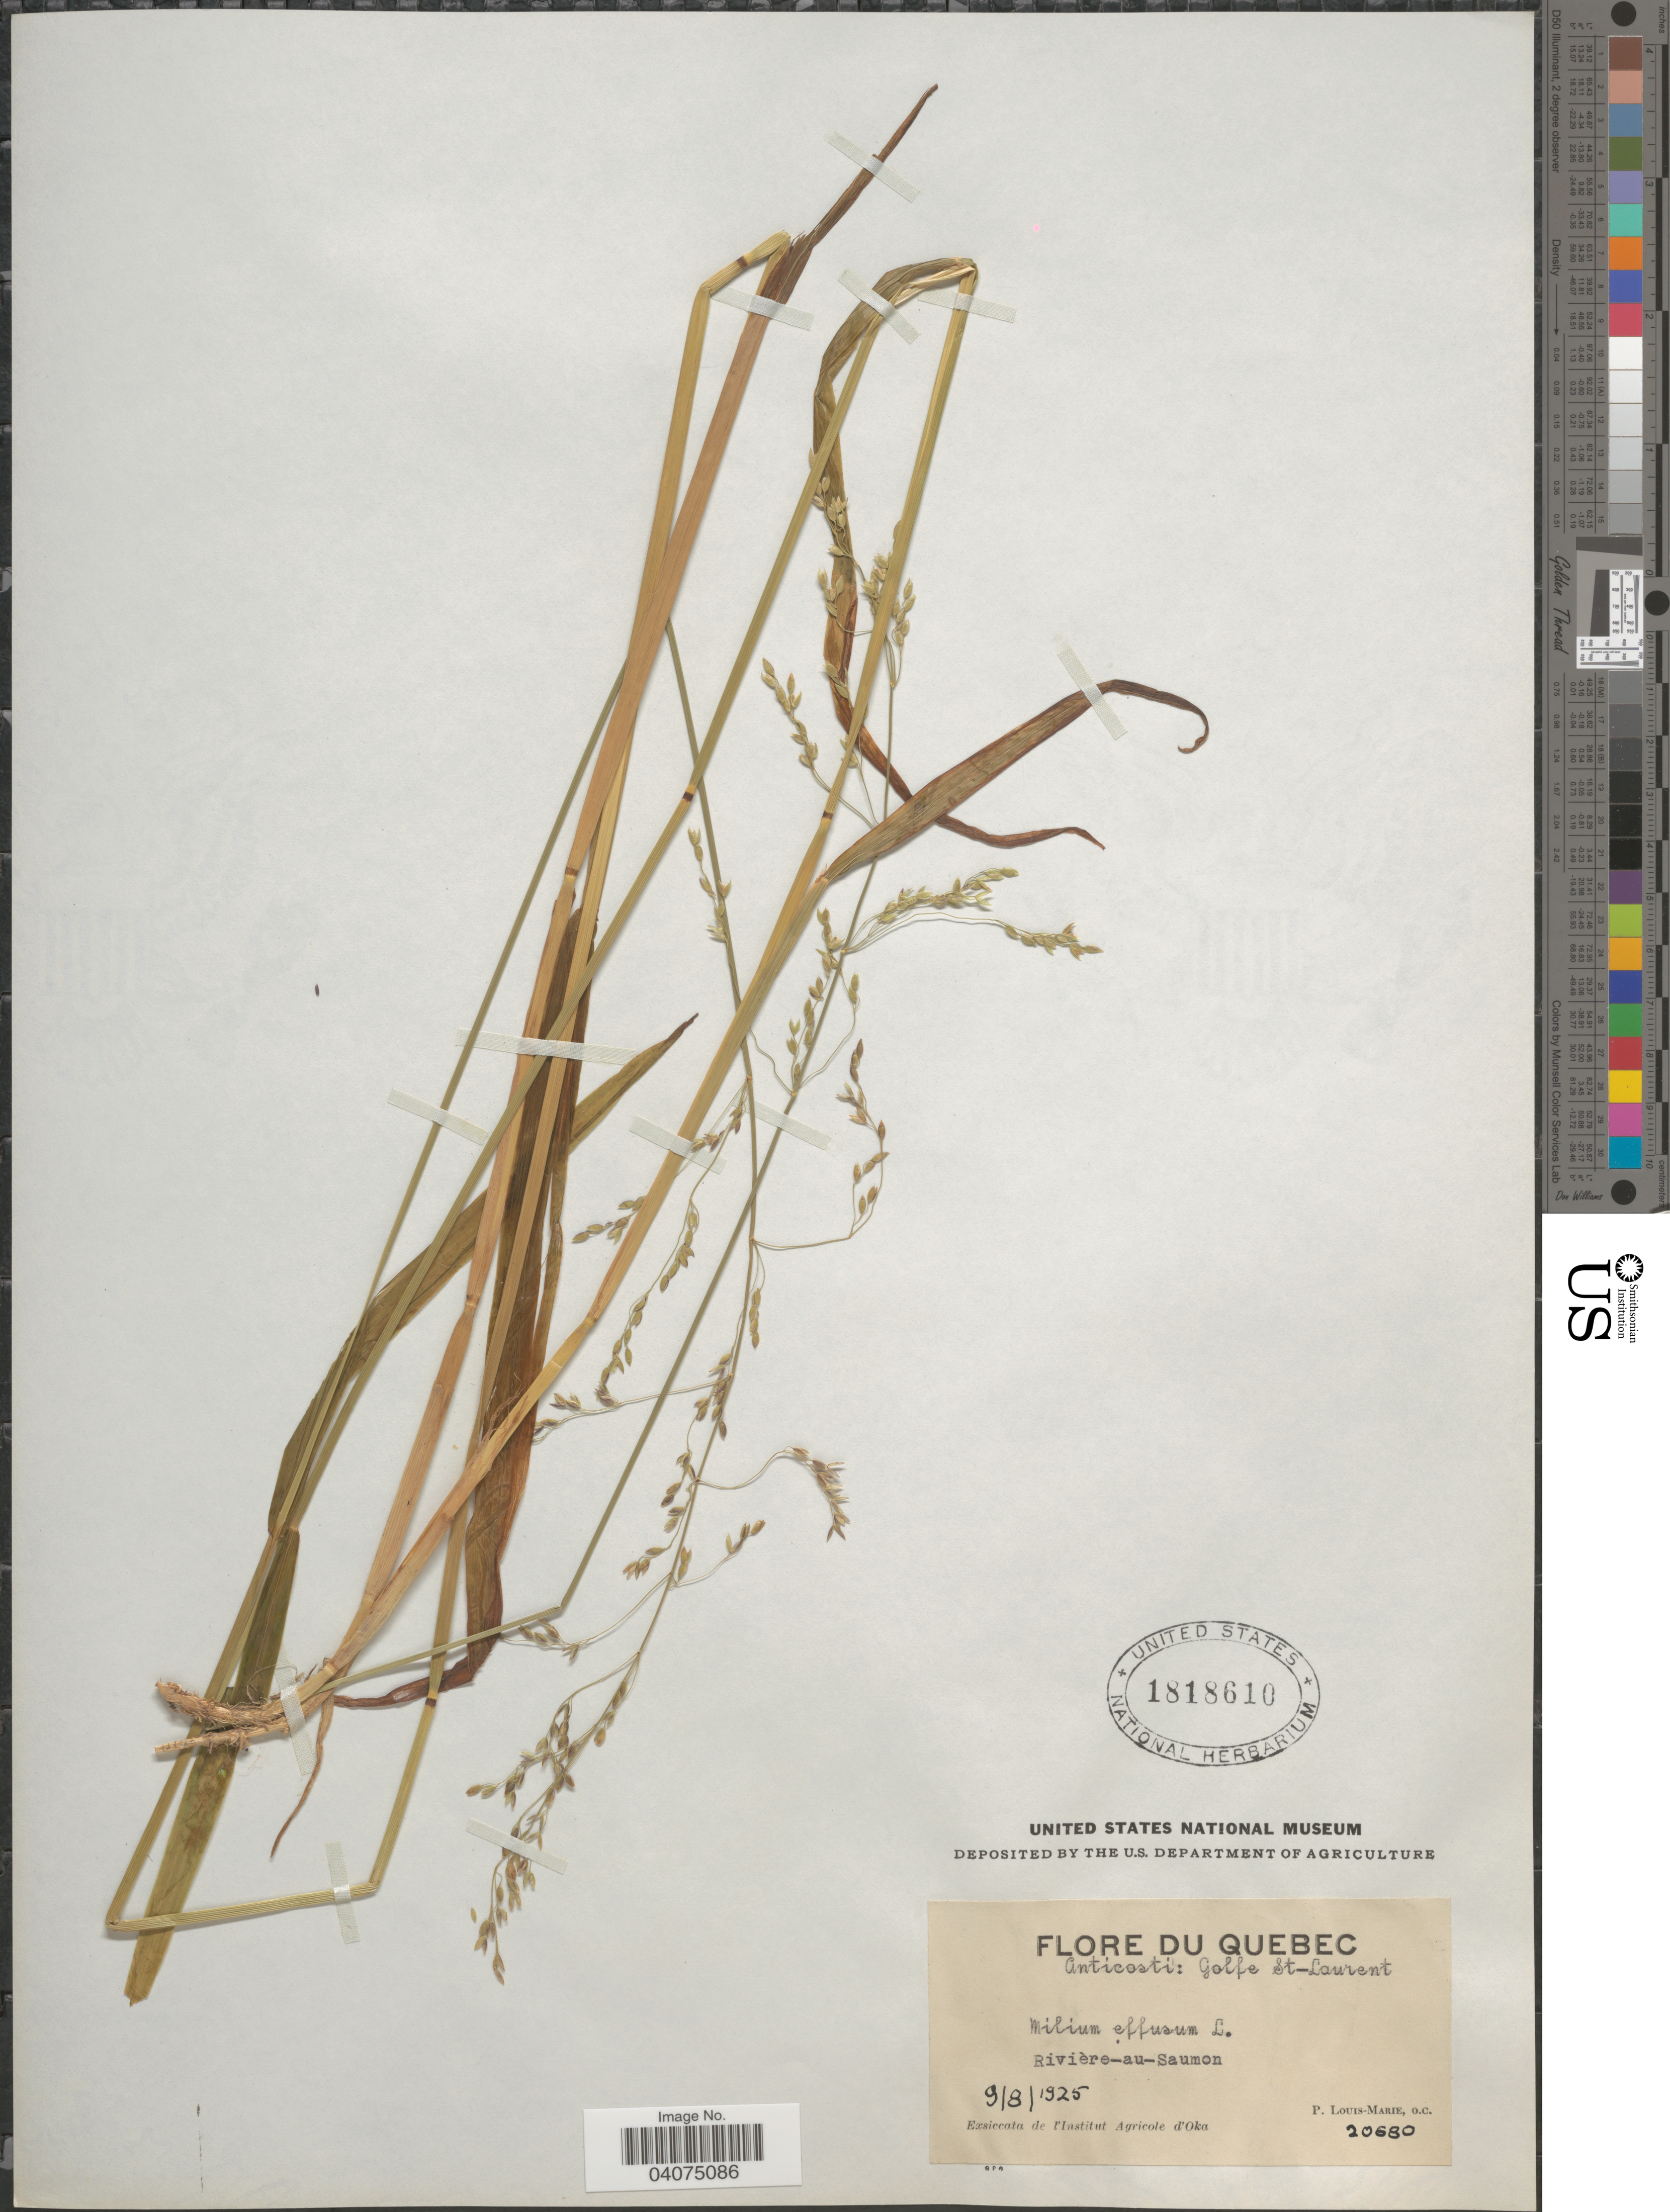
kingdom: Plantae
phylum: Tracheophyta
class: Liliopsida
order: Poales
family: Poaceae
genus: Milium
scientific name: Milium effusum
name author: L.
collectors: L.-M. LaLonde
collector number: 20680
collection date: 1925-08-09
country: Canada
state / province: Quebec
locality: Anticosti: Golfe St-Laurent. Rivière-au-Saumon.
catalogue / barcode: US 1818610